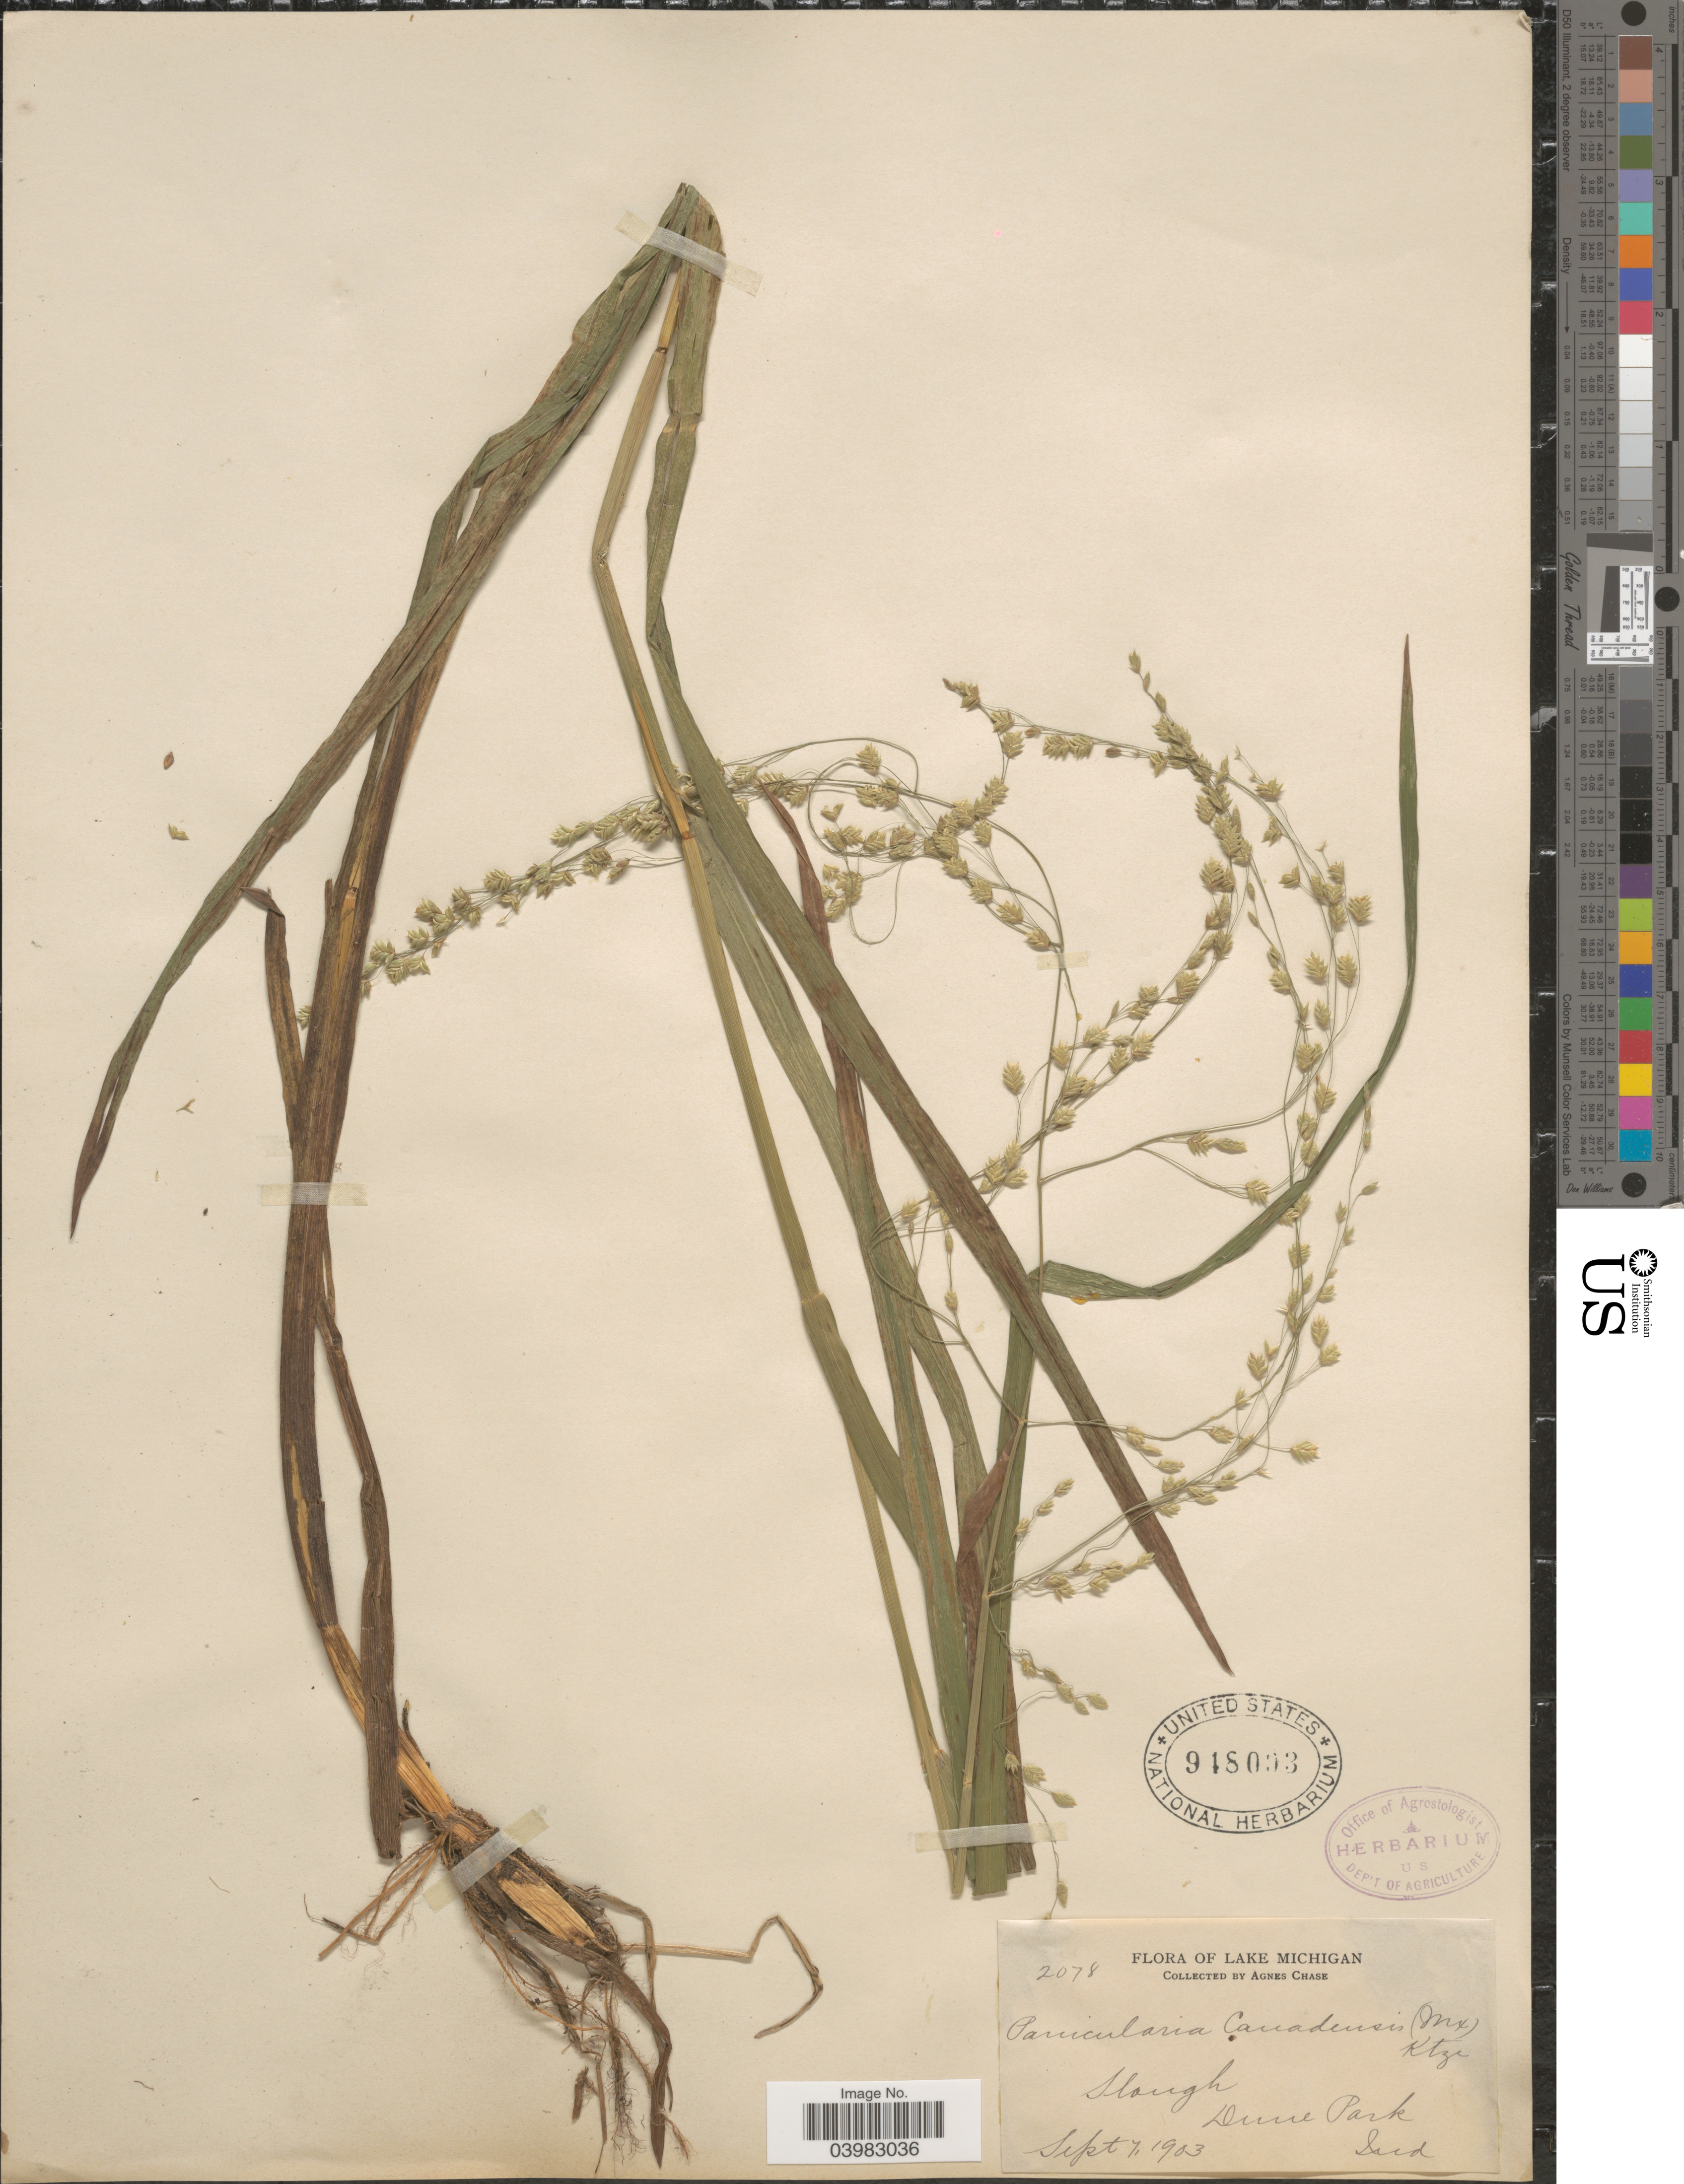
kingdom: Plantae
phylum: Tracheophyta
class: Liliopsida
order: Poales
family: Poaceae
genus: Glyceria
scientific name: Glyceria canadensis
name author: (Michx.) Trin.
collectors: A. Chase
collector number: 2078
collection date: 1903-09-07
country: United States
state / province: Indiana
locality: Lake Michigan. Slough Dune Park.